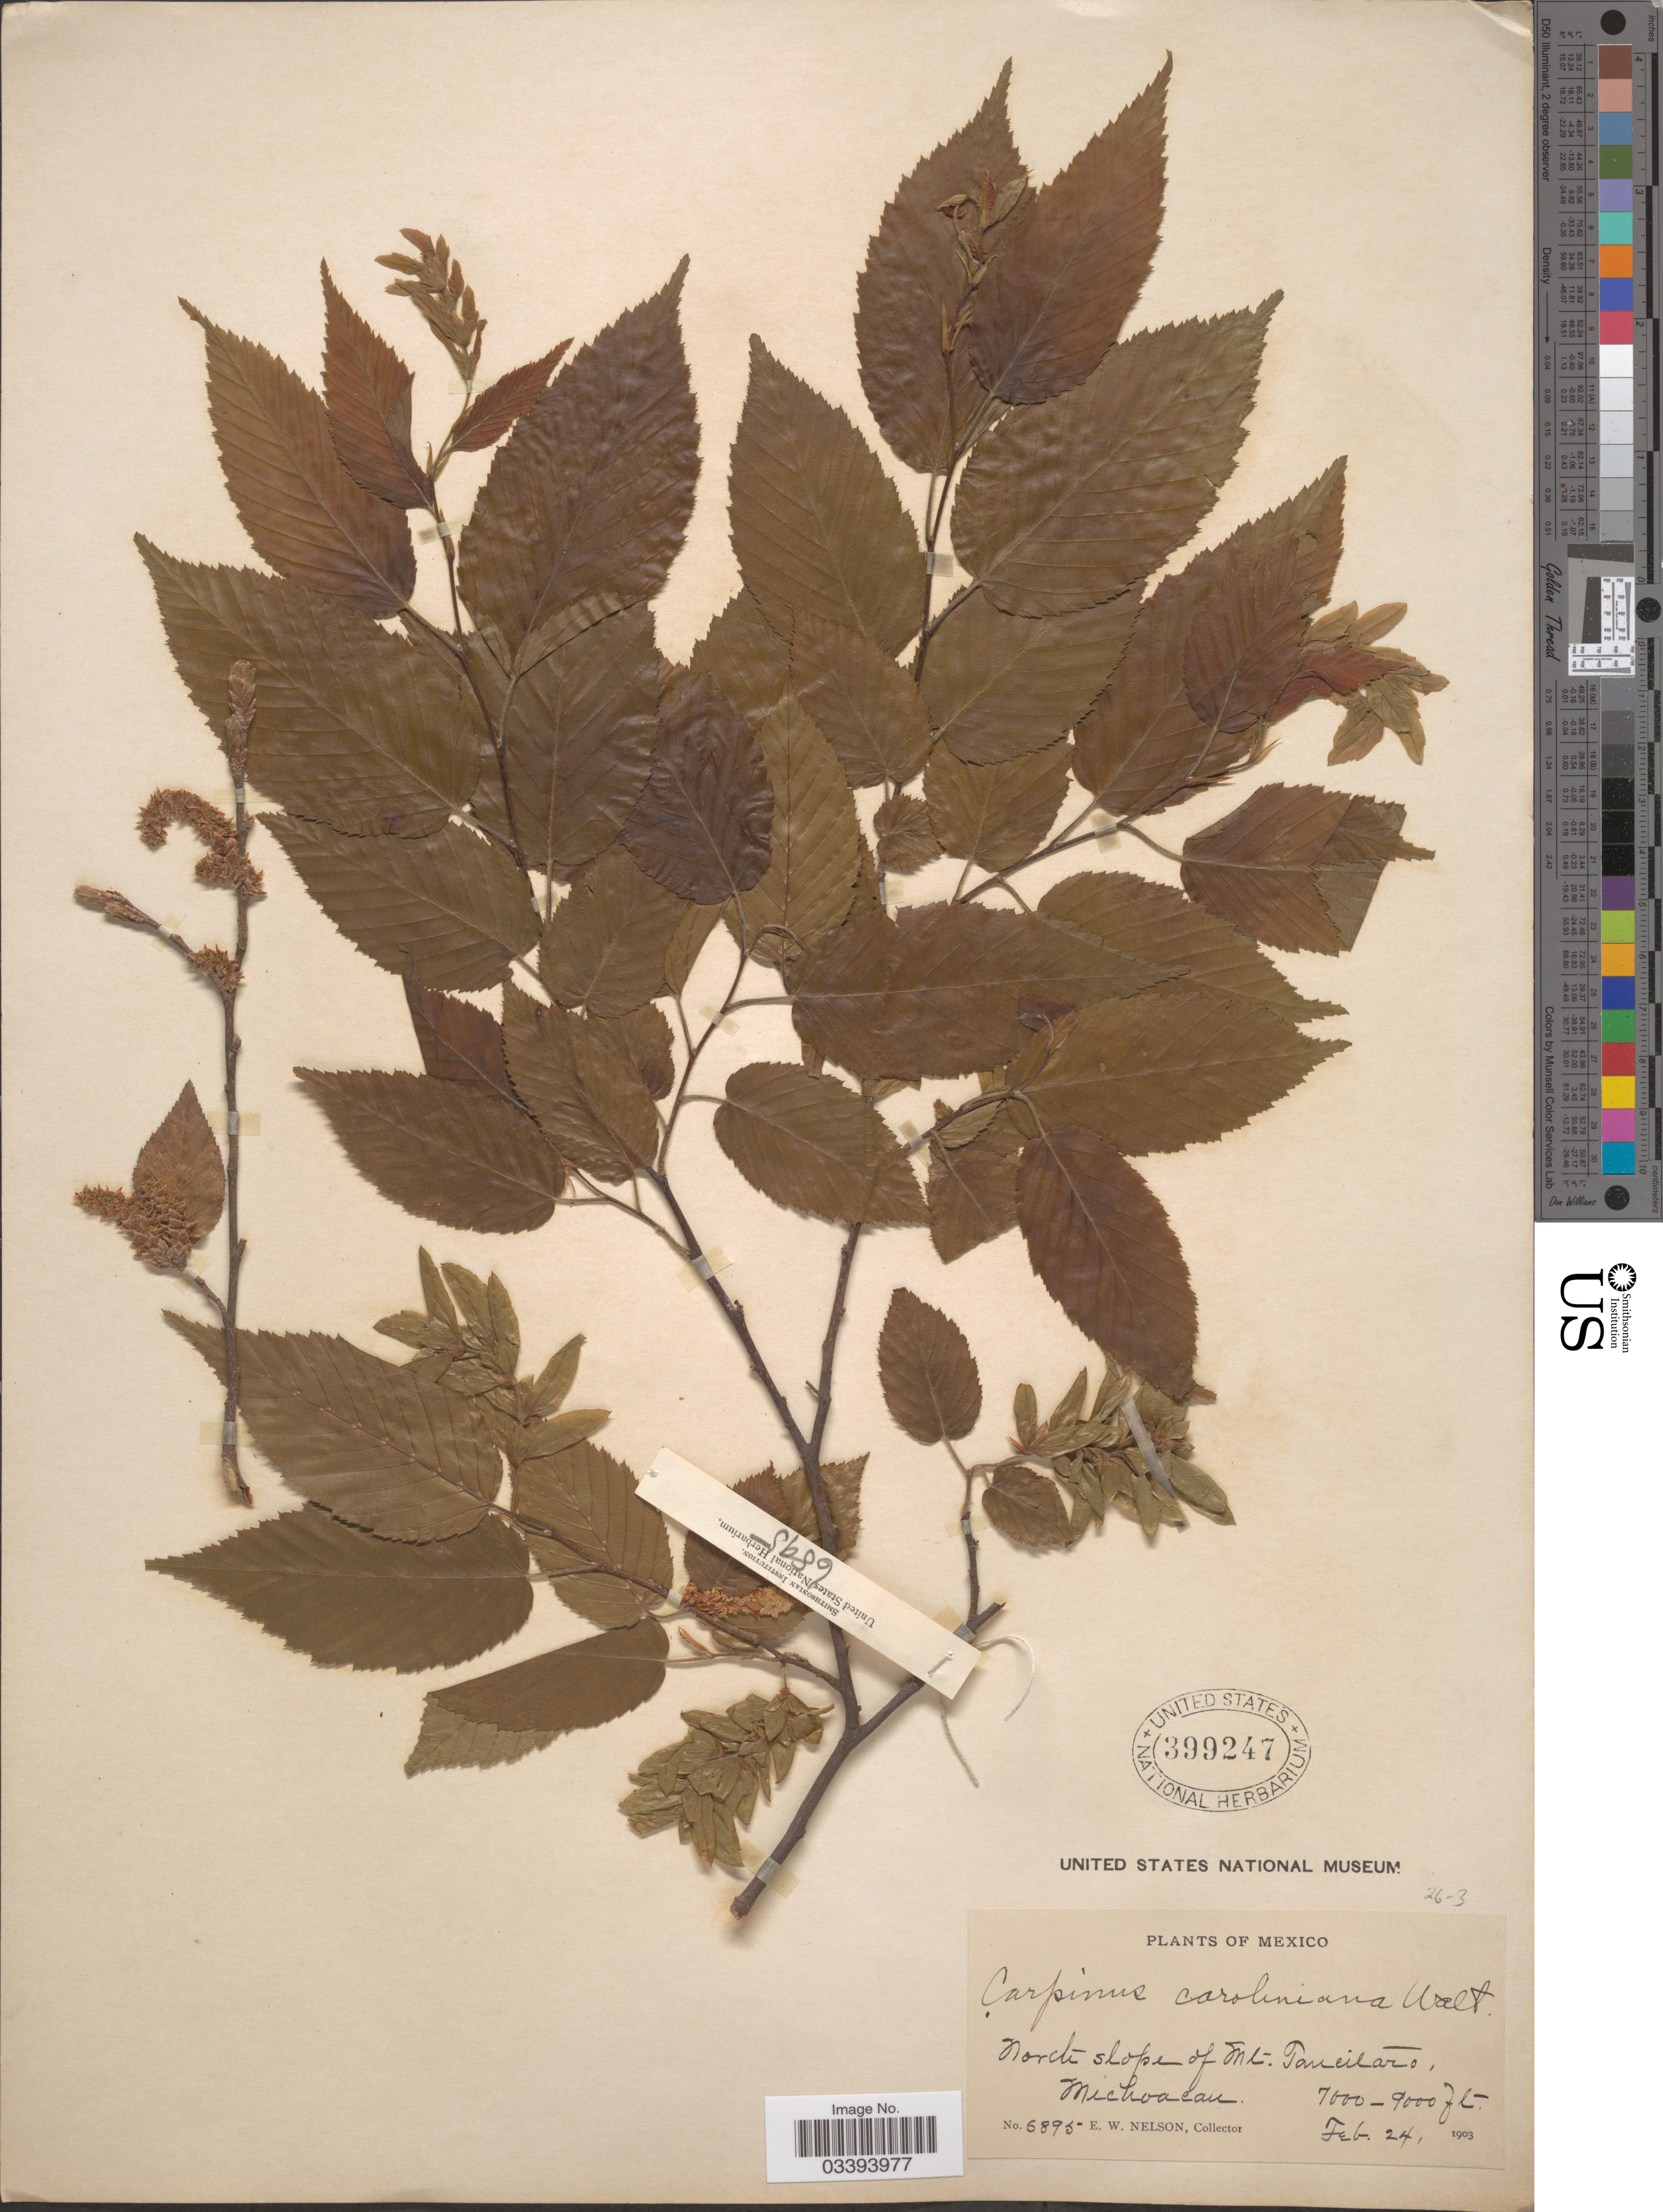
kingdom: Plantae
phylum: Tracheophyta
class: Magnoliopsida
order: Fagales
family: Betulaceae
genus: Carpinus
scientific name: Carpinus caroliniana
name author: Walter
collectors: E. W. Nelson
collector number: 6895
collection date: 1903-02-24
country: Mexico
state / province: Michoacán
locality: North slope of Mt. Tancitaro.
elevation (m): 2134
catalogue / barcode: US 399247